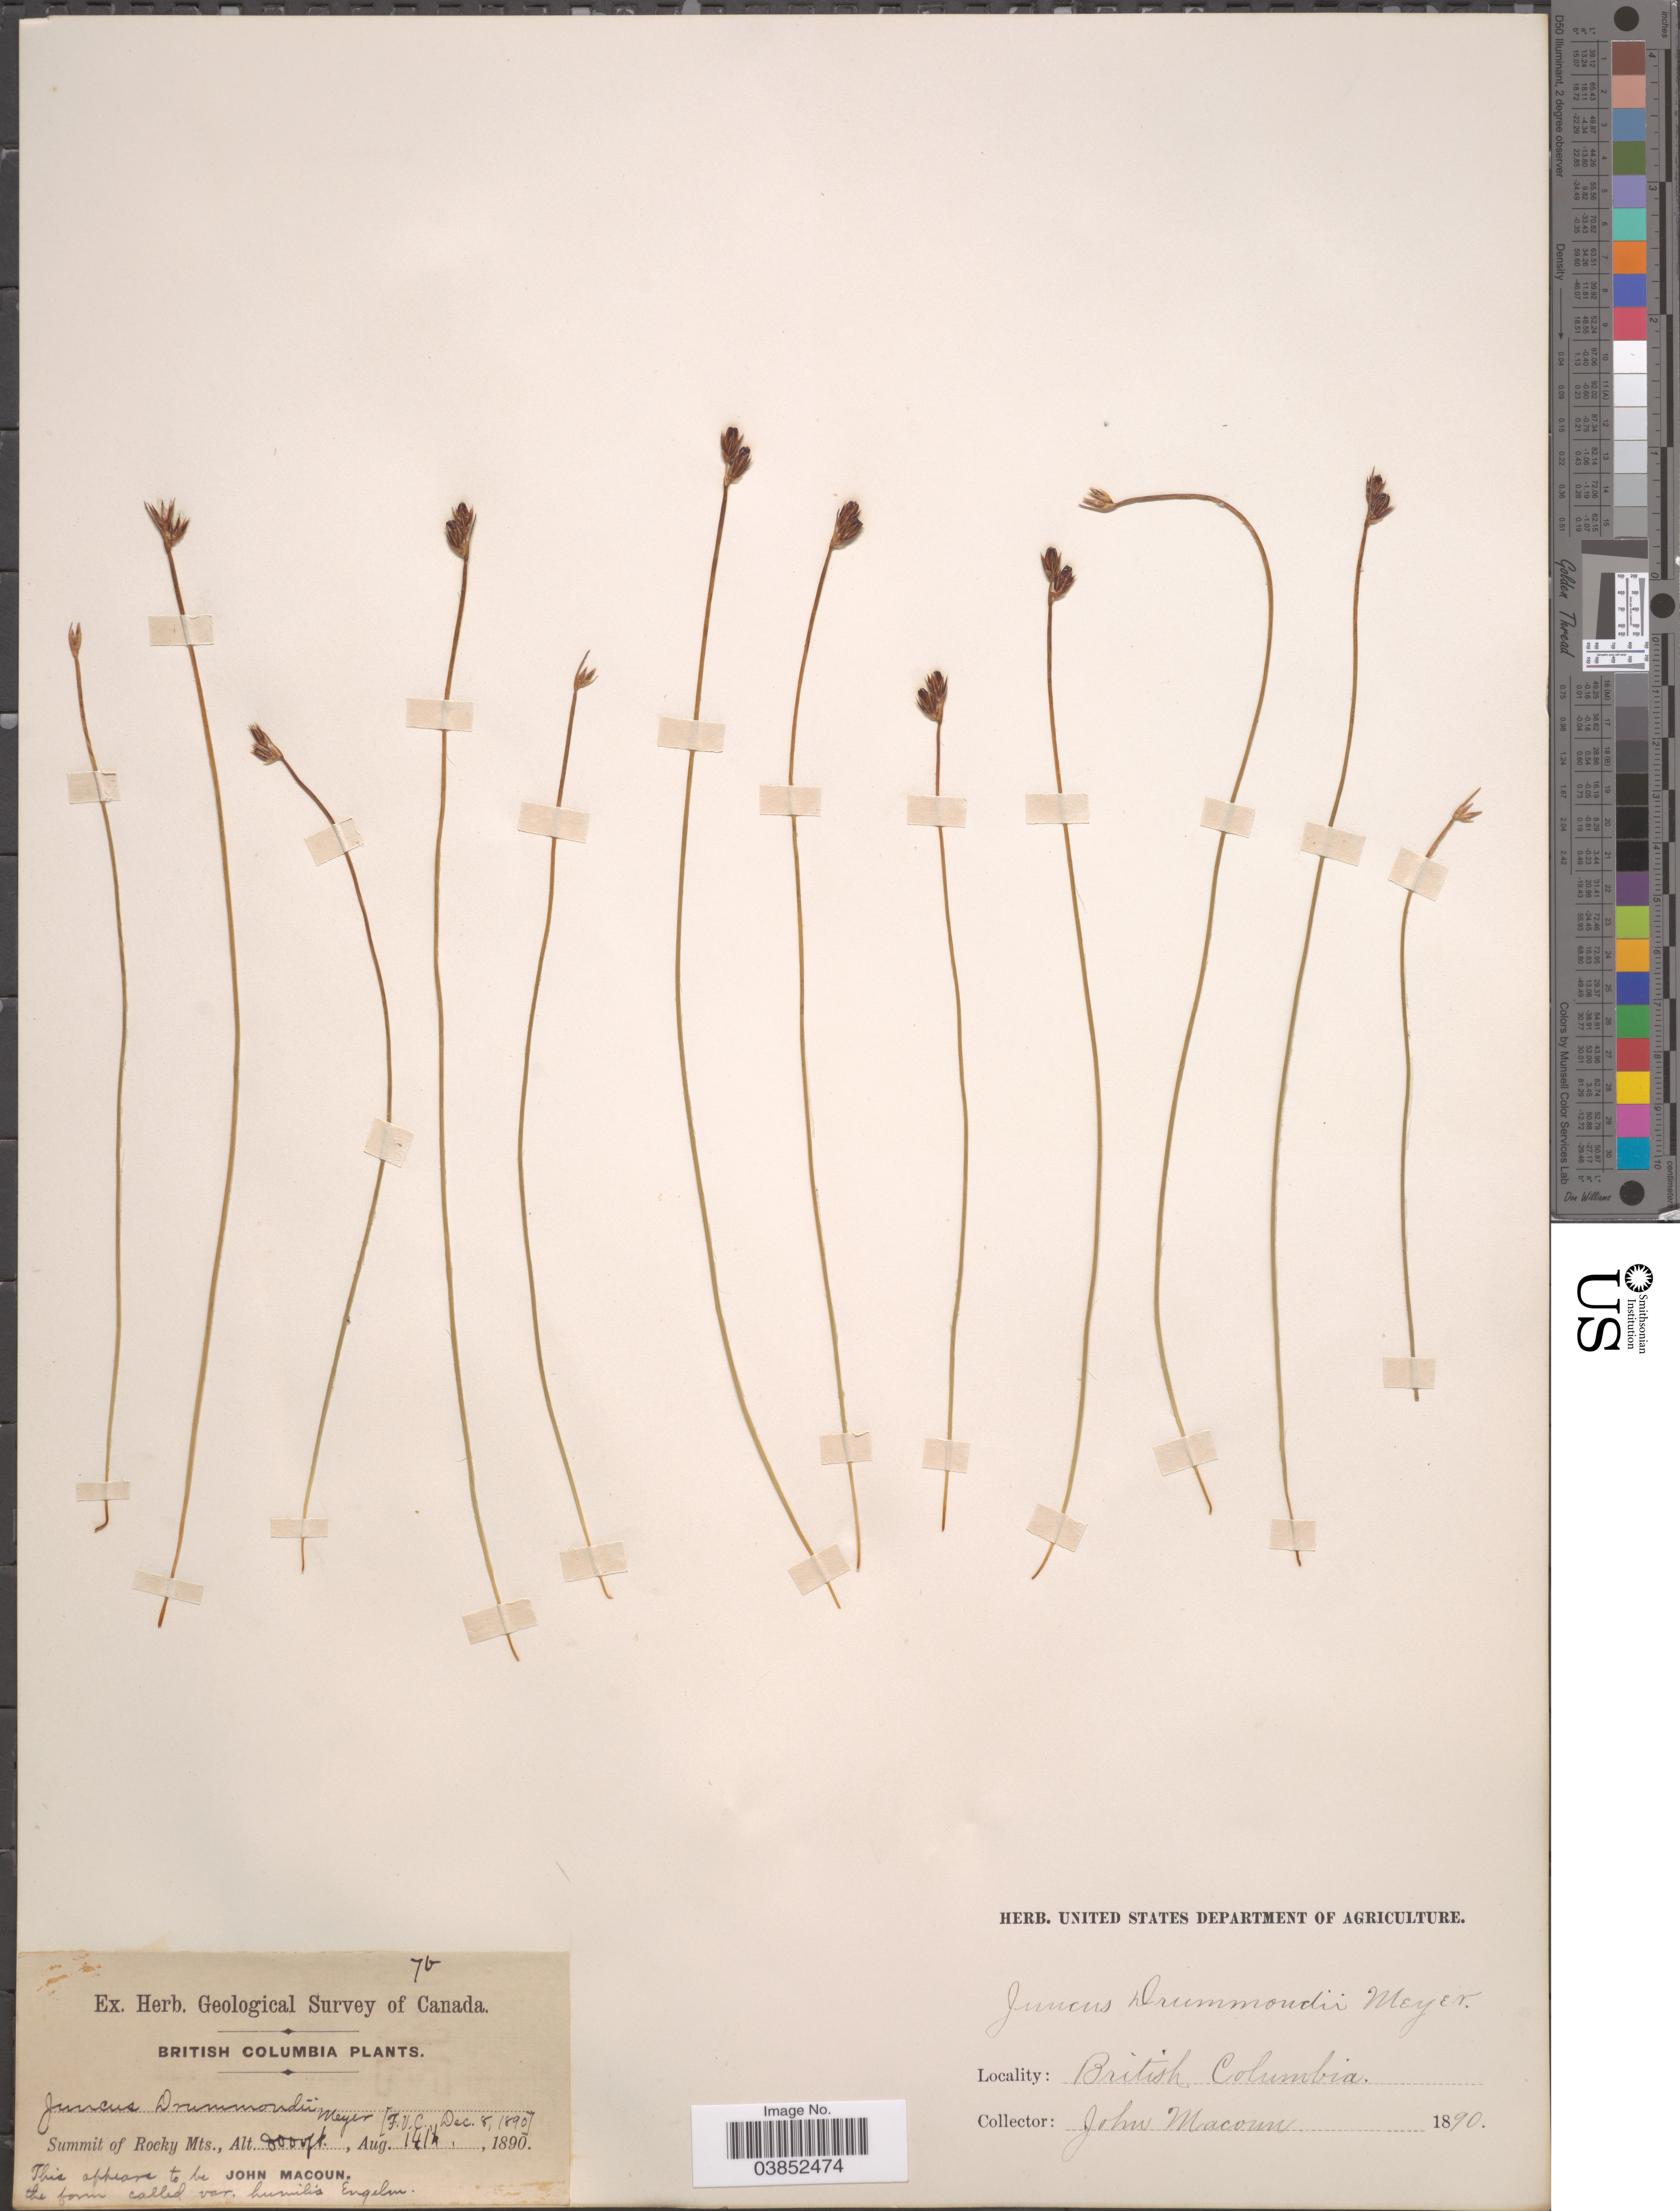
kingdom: Plantae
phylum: Tracheophyta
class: Liliopsida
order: Poales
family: Juncaceae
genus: Juncus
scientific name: Juncus drummondii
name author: E. Mey.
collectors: J. M. Macoun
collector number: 7b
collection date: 1890-08-14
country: Canada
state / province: British Columbia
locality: Summit of Rocky Mts.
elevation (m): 2438